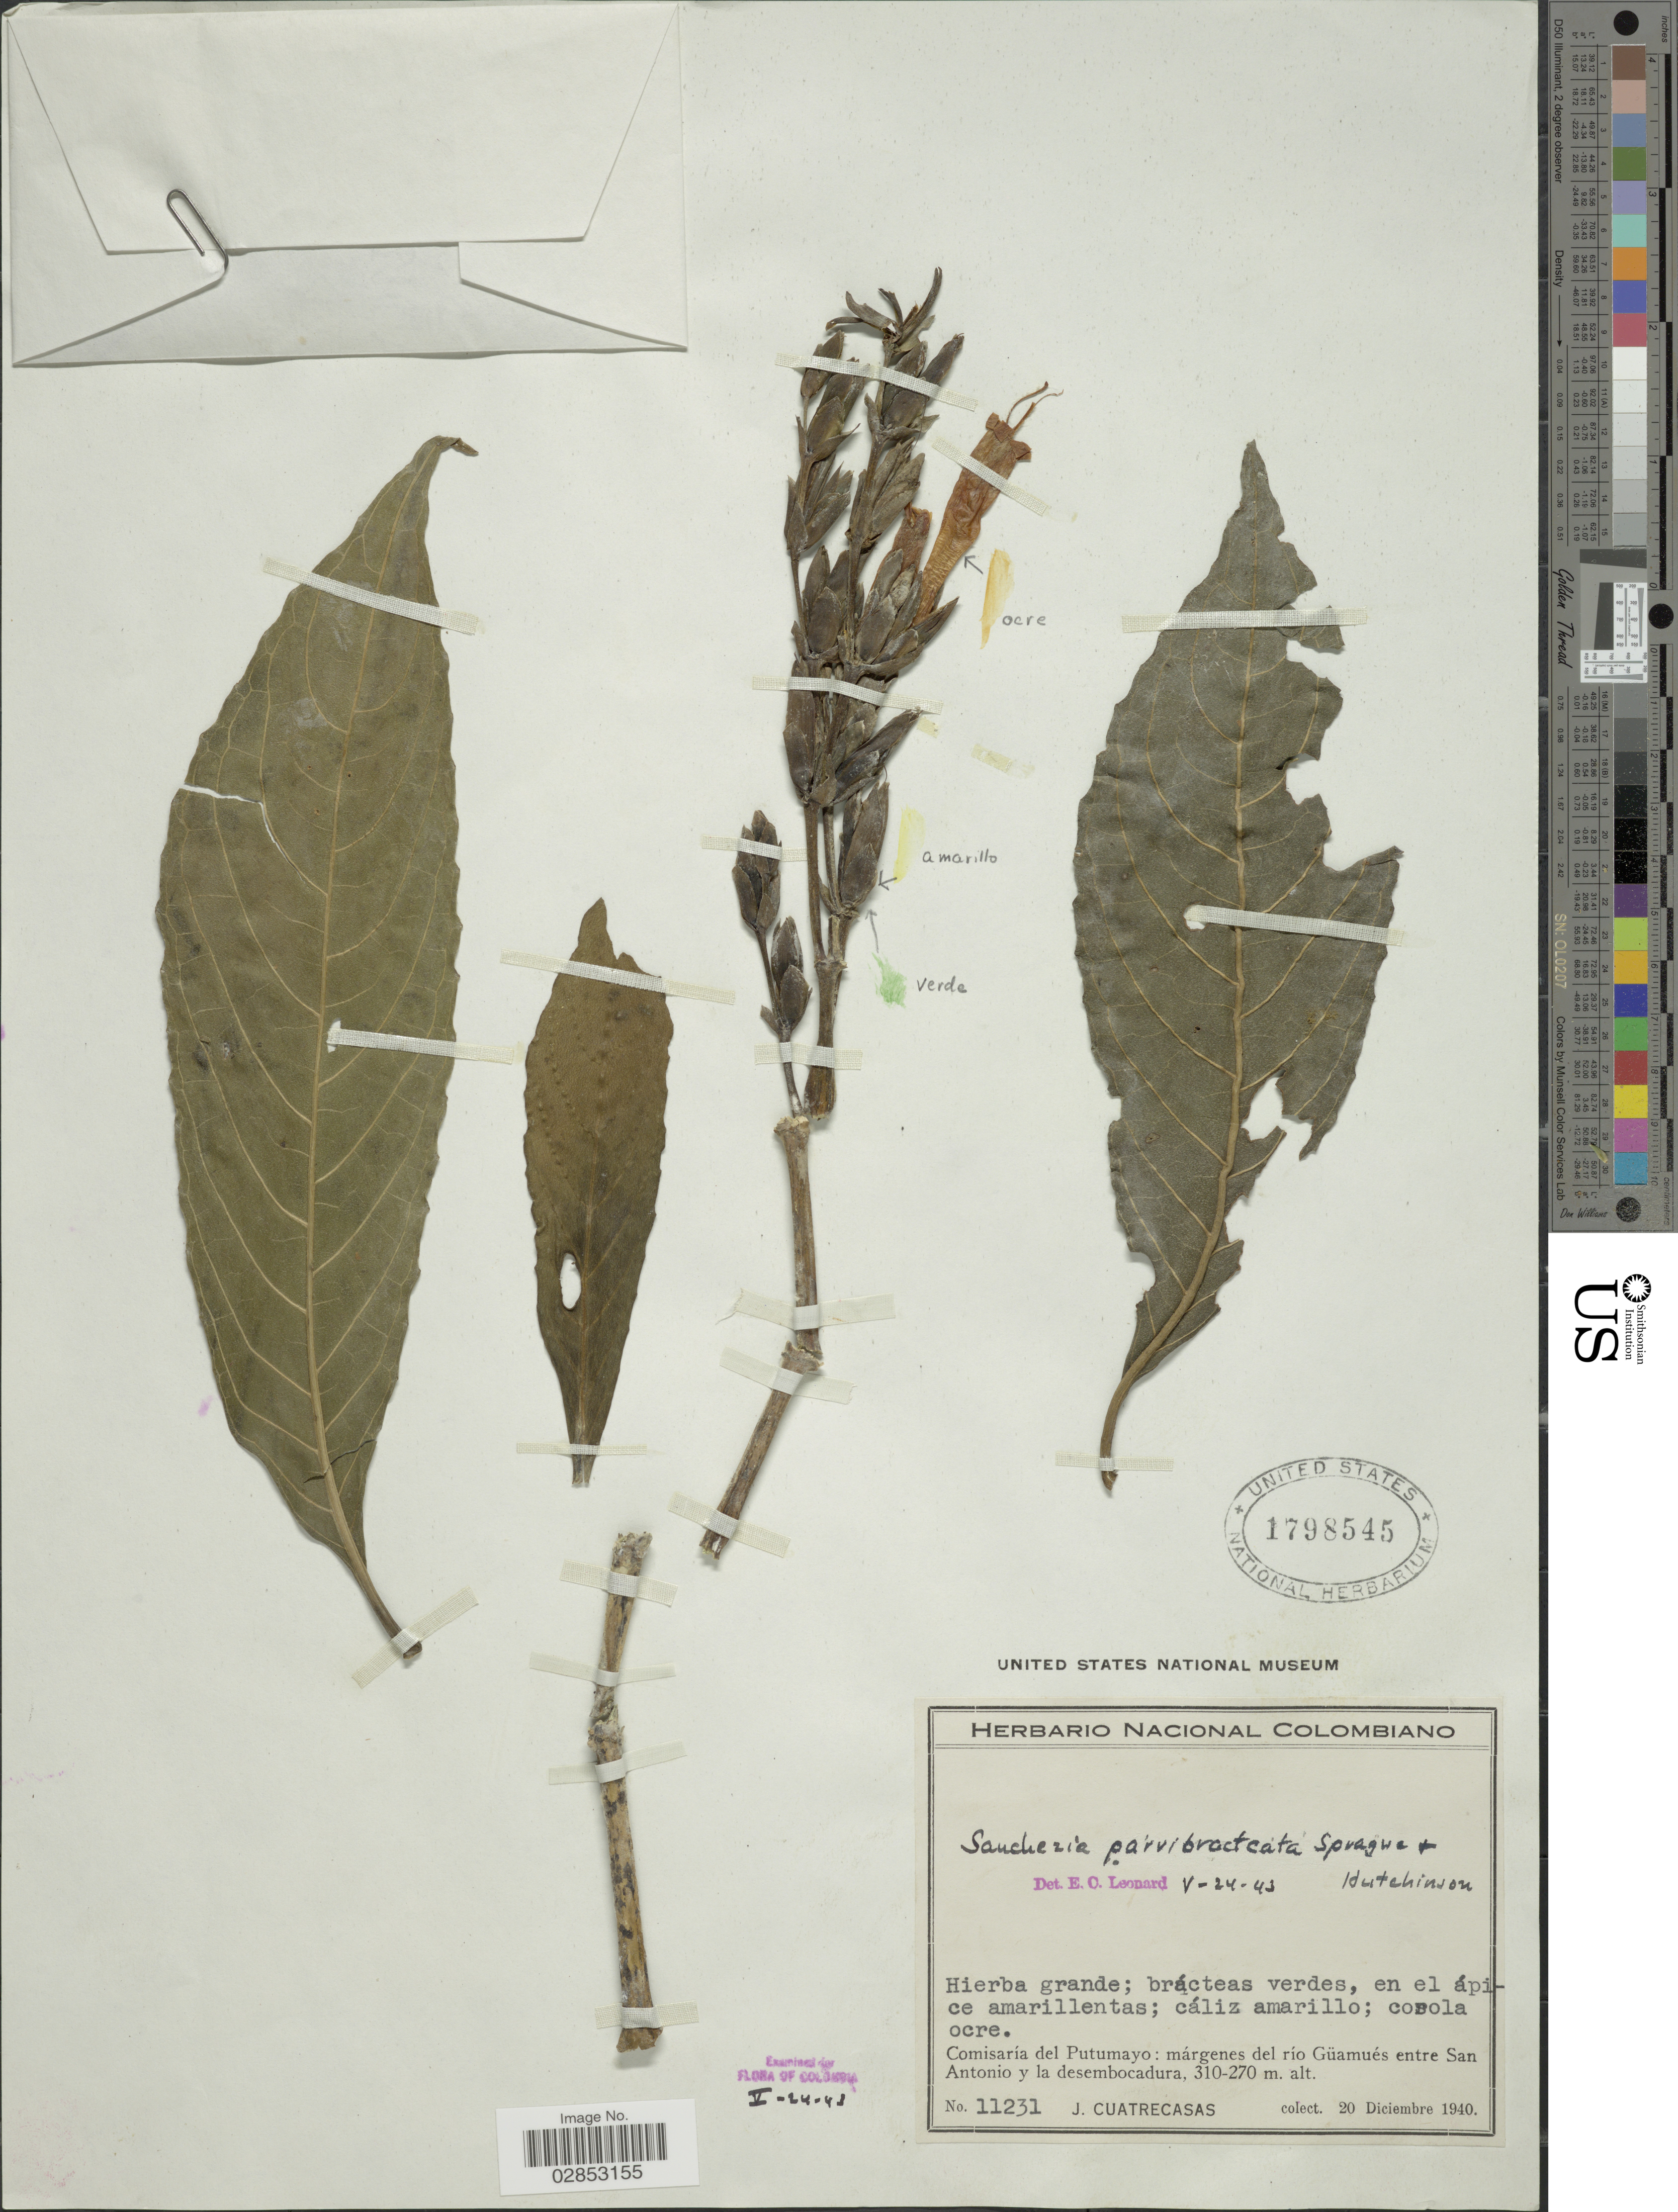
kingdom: Plantae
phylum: Tracheophyta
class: Magnoliopsida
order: Lamiales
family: Acanthaceae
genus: Sanchezia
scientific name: Sanchezia parviflora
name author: Leonard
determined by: Azevedo, Igor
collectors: J. Cuatrecasas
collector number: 11231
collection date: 1940-12-20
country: Colombia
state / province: Putumayo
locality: Comisaría del Putumayo: márgenes del río Güamués entre San Antonio y la desembocadura.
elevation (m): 270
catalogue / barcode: US 1798545